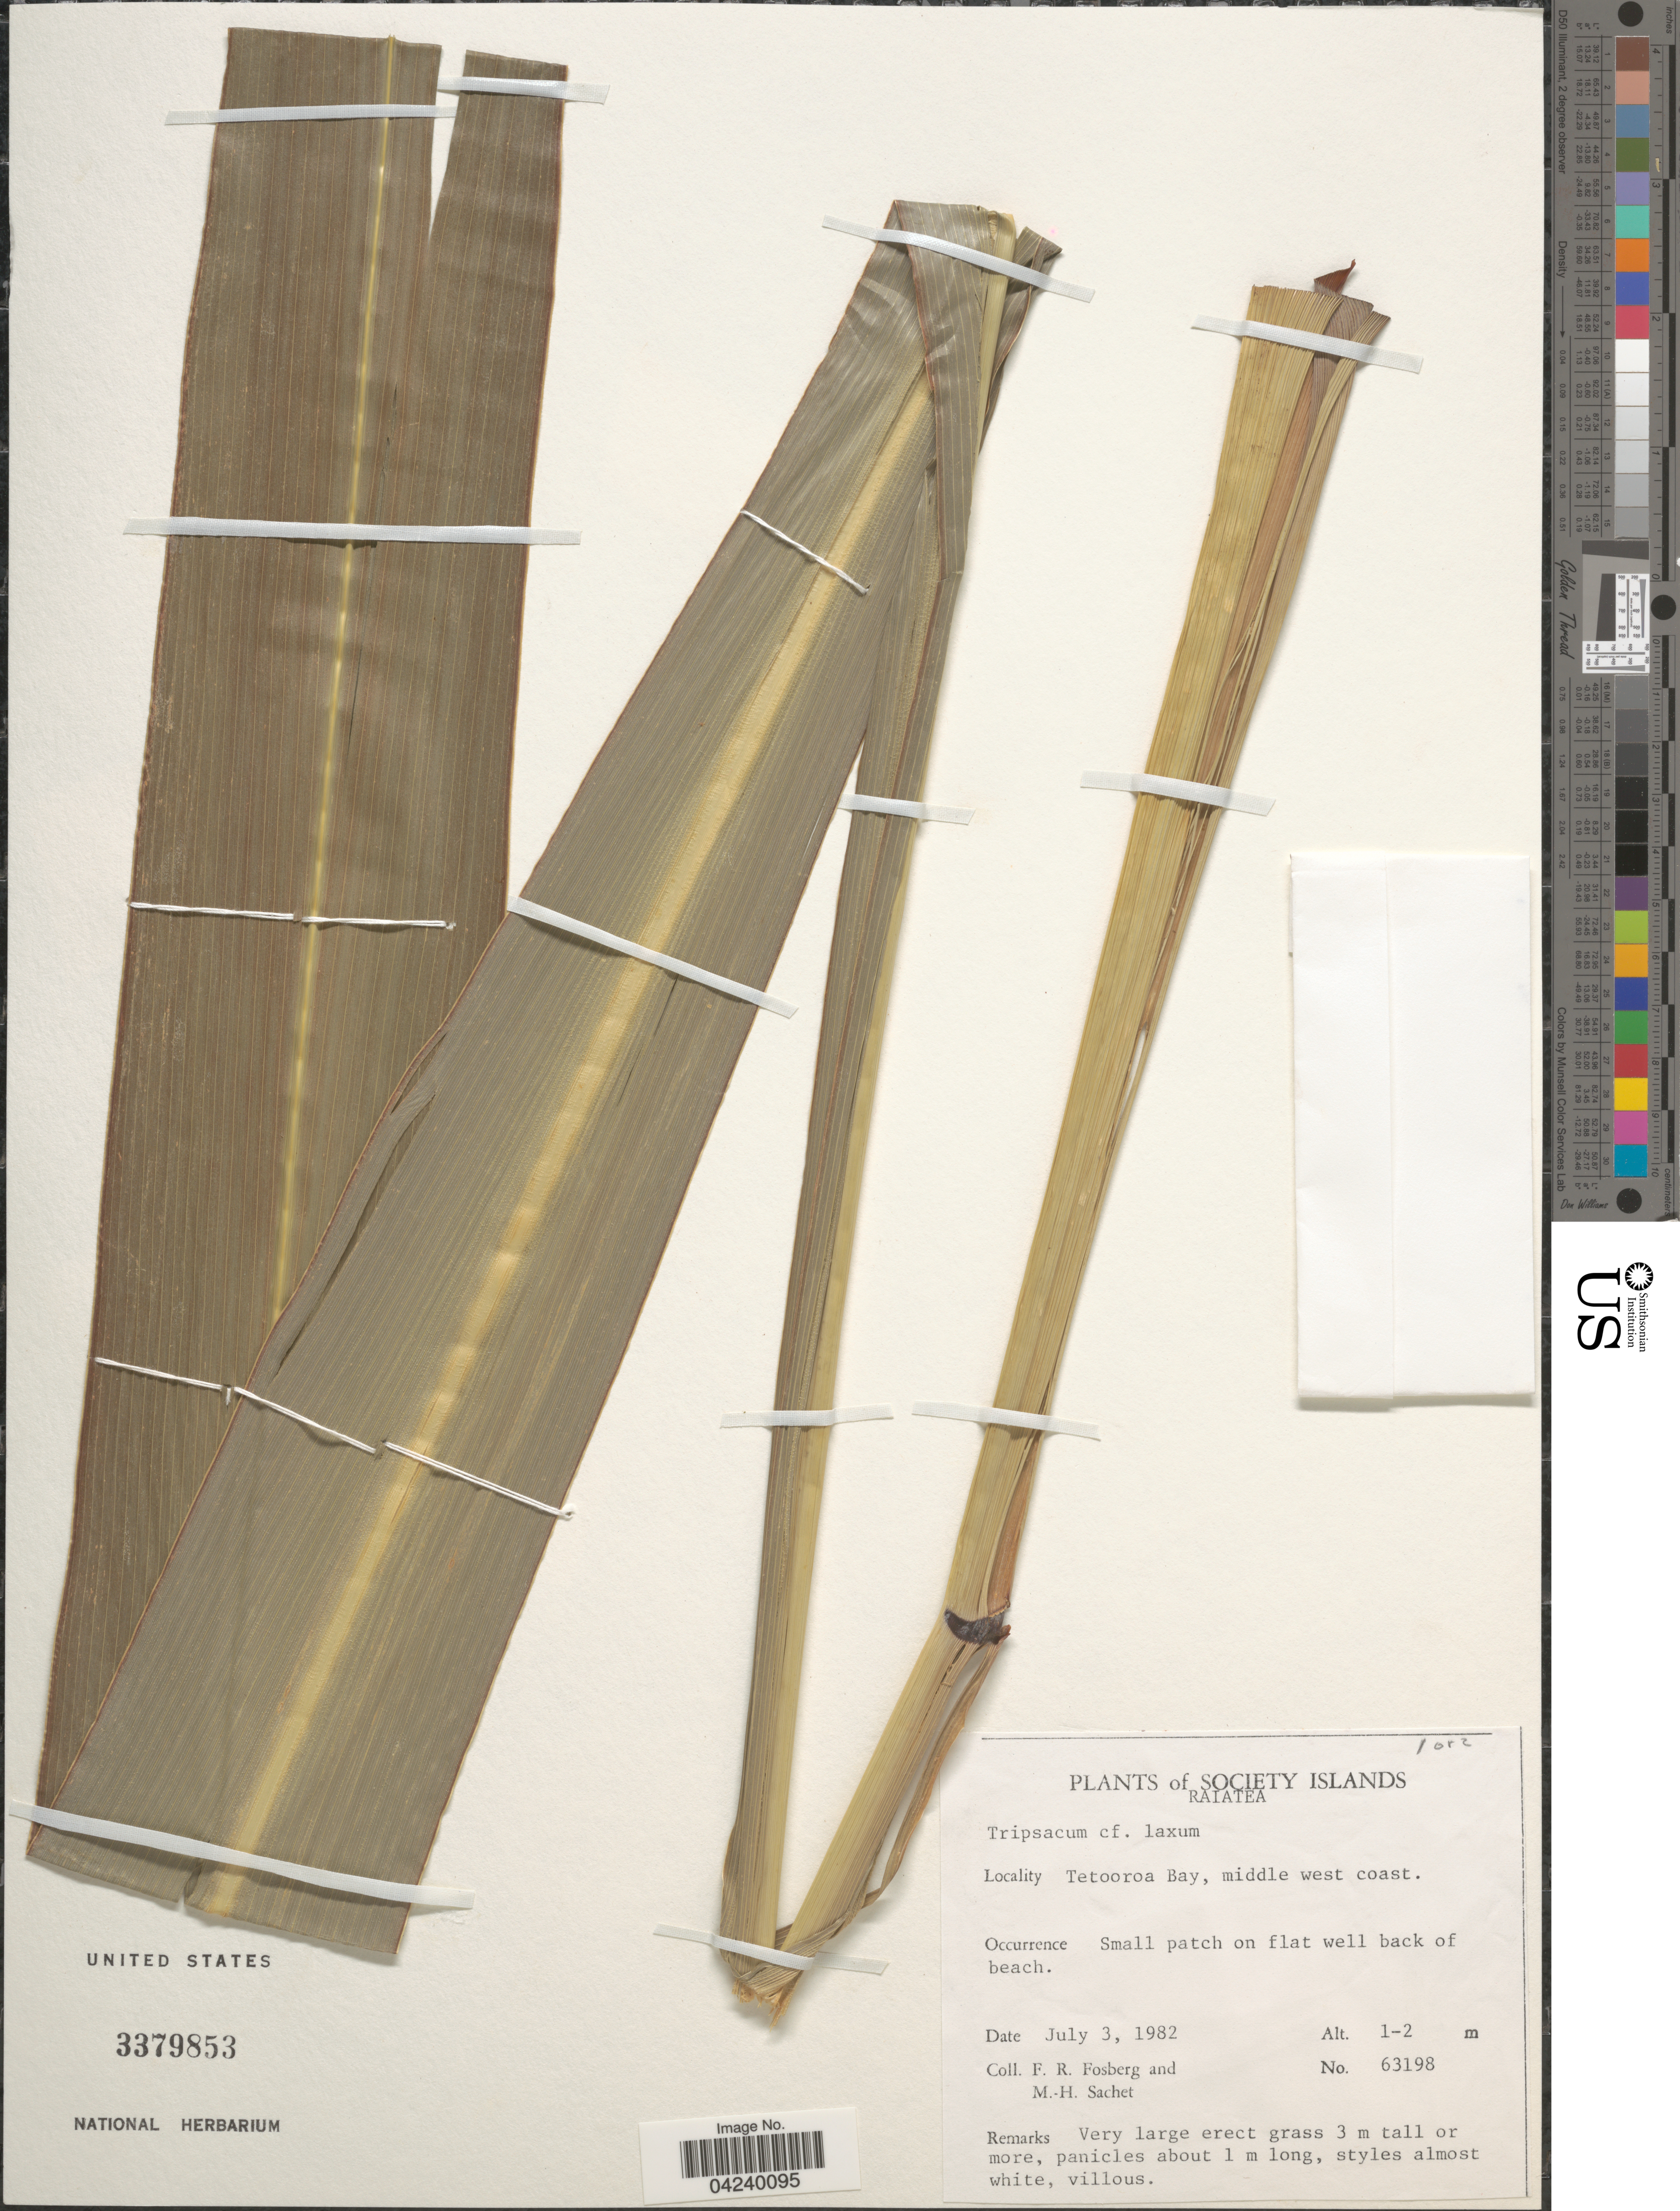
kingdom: Plantae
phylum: Tracheophyta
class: Liliopsida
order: Poales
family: Poaceae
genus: Tripsacum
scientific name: Tripsacum laxum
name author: Nash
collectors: F. R. Fosberg & M.-H. Sachet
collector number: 63198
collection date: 1982-07-03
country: French Polynesia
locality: Society Islands. Raiatea. Tetooroa Bay, middle west coast.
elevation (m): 1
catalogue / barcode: US 3379853